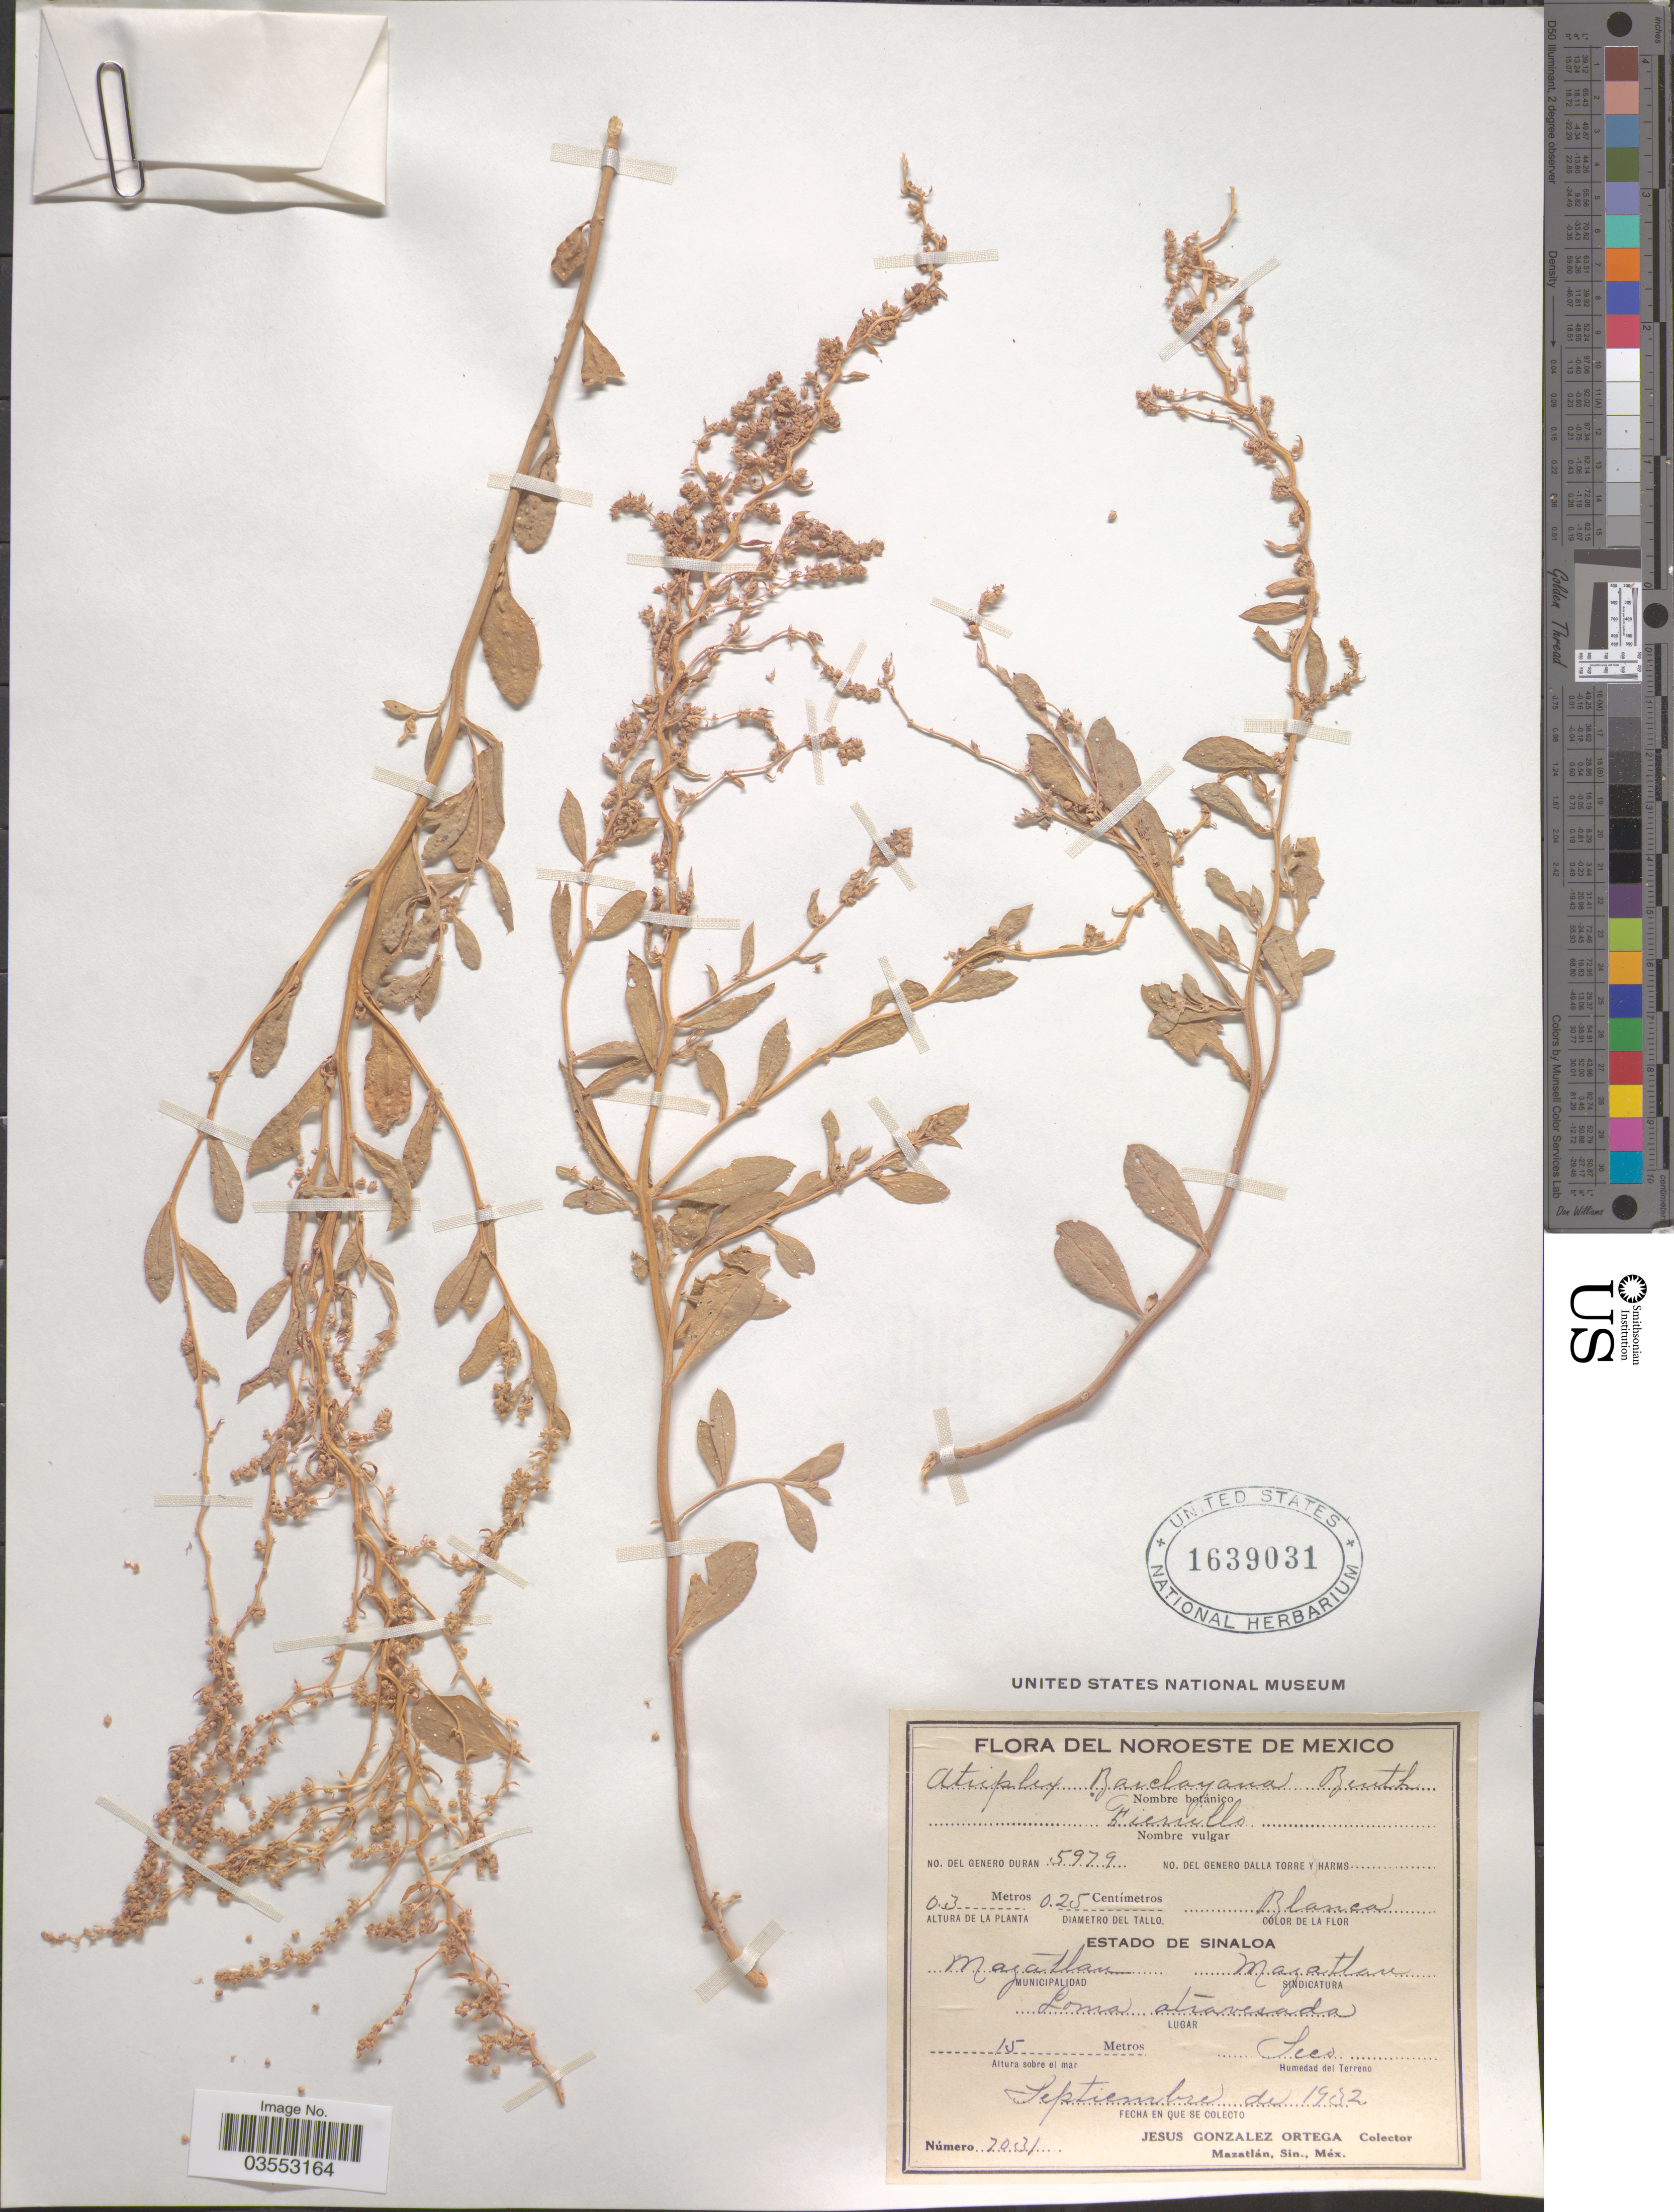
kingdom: Plantae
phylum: Tracheophyta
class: Magnoliopsida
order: Caryophyllales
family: Amaranthaceae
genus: Atriplex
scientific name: Atriplex barclayana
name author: (Benth.) D. Dietr.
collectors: J. Ortega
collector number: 7031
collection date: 1932-09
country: Mexico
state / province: Sinaloa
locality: Mazatlan Municipalidad, Mazatlan Sindicatura. Loma atravesada.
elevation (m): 15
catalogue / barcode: US 1639031